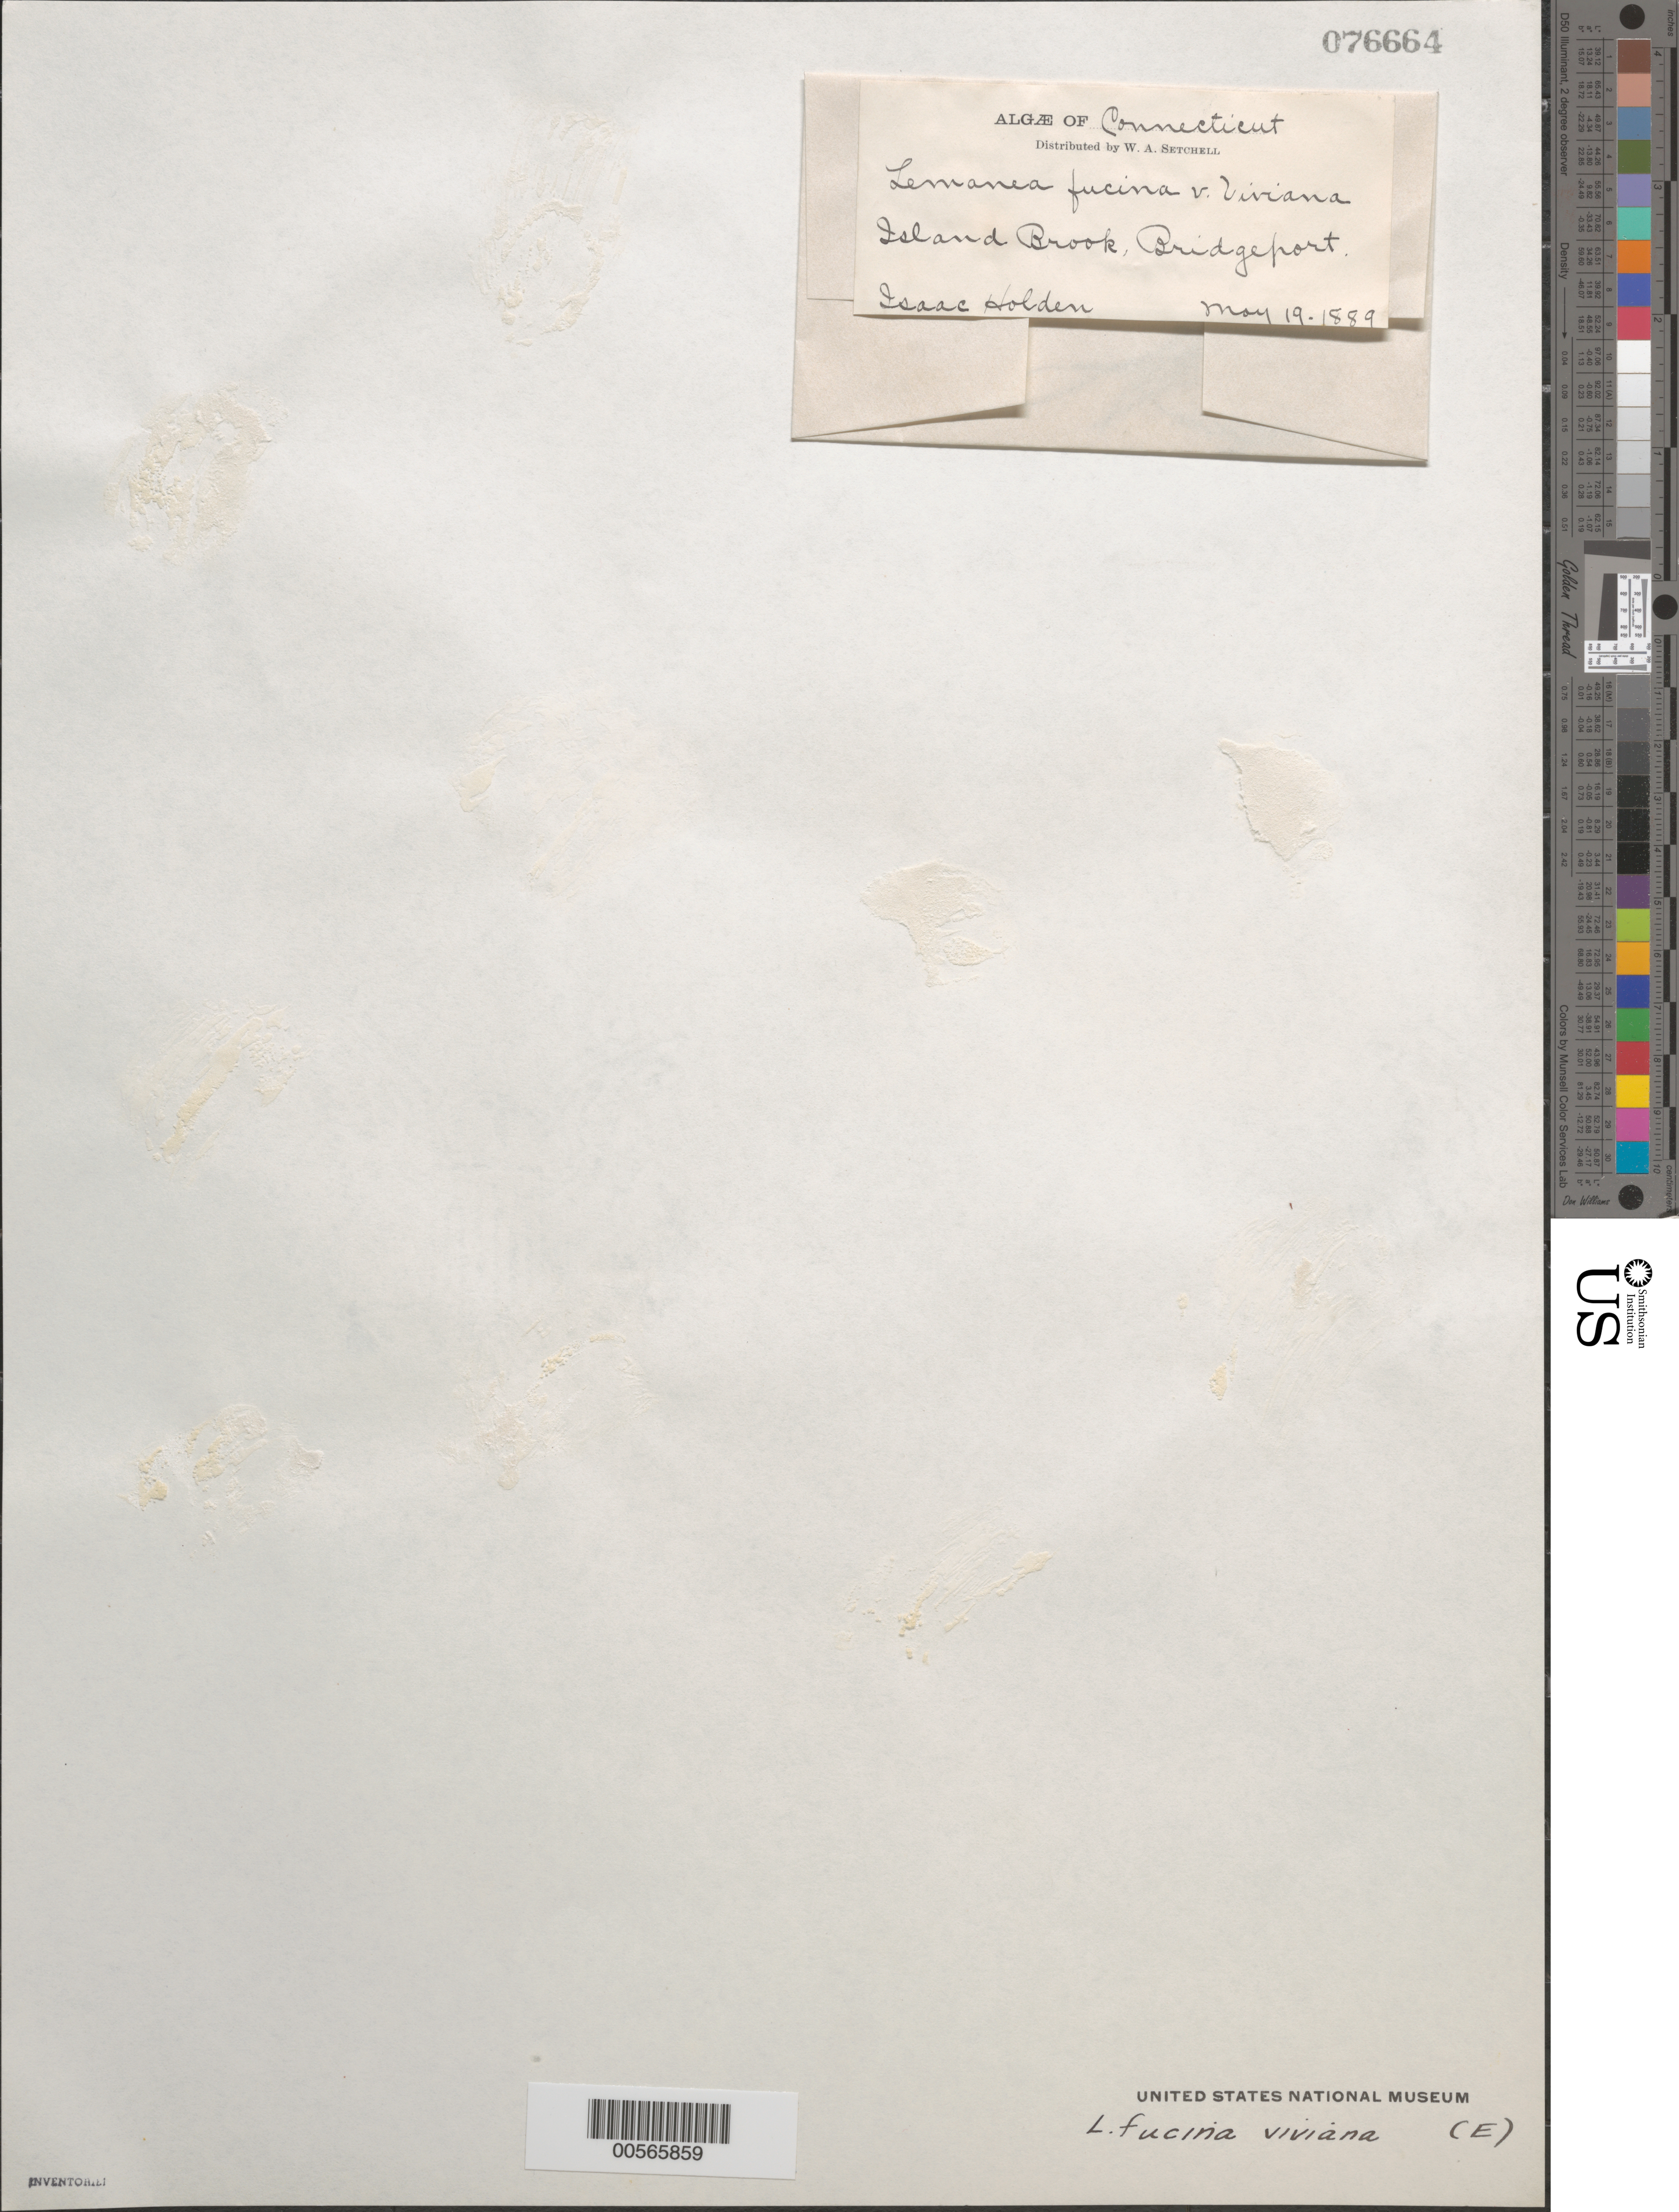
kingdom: Plantae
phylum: Rhodophyta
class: Florideophyceae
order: Batrachospermales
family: Lemaneaceae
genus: Lemanea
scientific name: Lemanea fucina var. viviana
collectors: I. Holden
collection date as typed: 19 May 1889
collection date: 1889-05-19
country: United States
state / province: Connecticut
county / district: Fairfield County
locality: Bridgeport, Island Brook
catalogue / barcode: US 76664